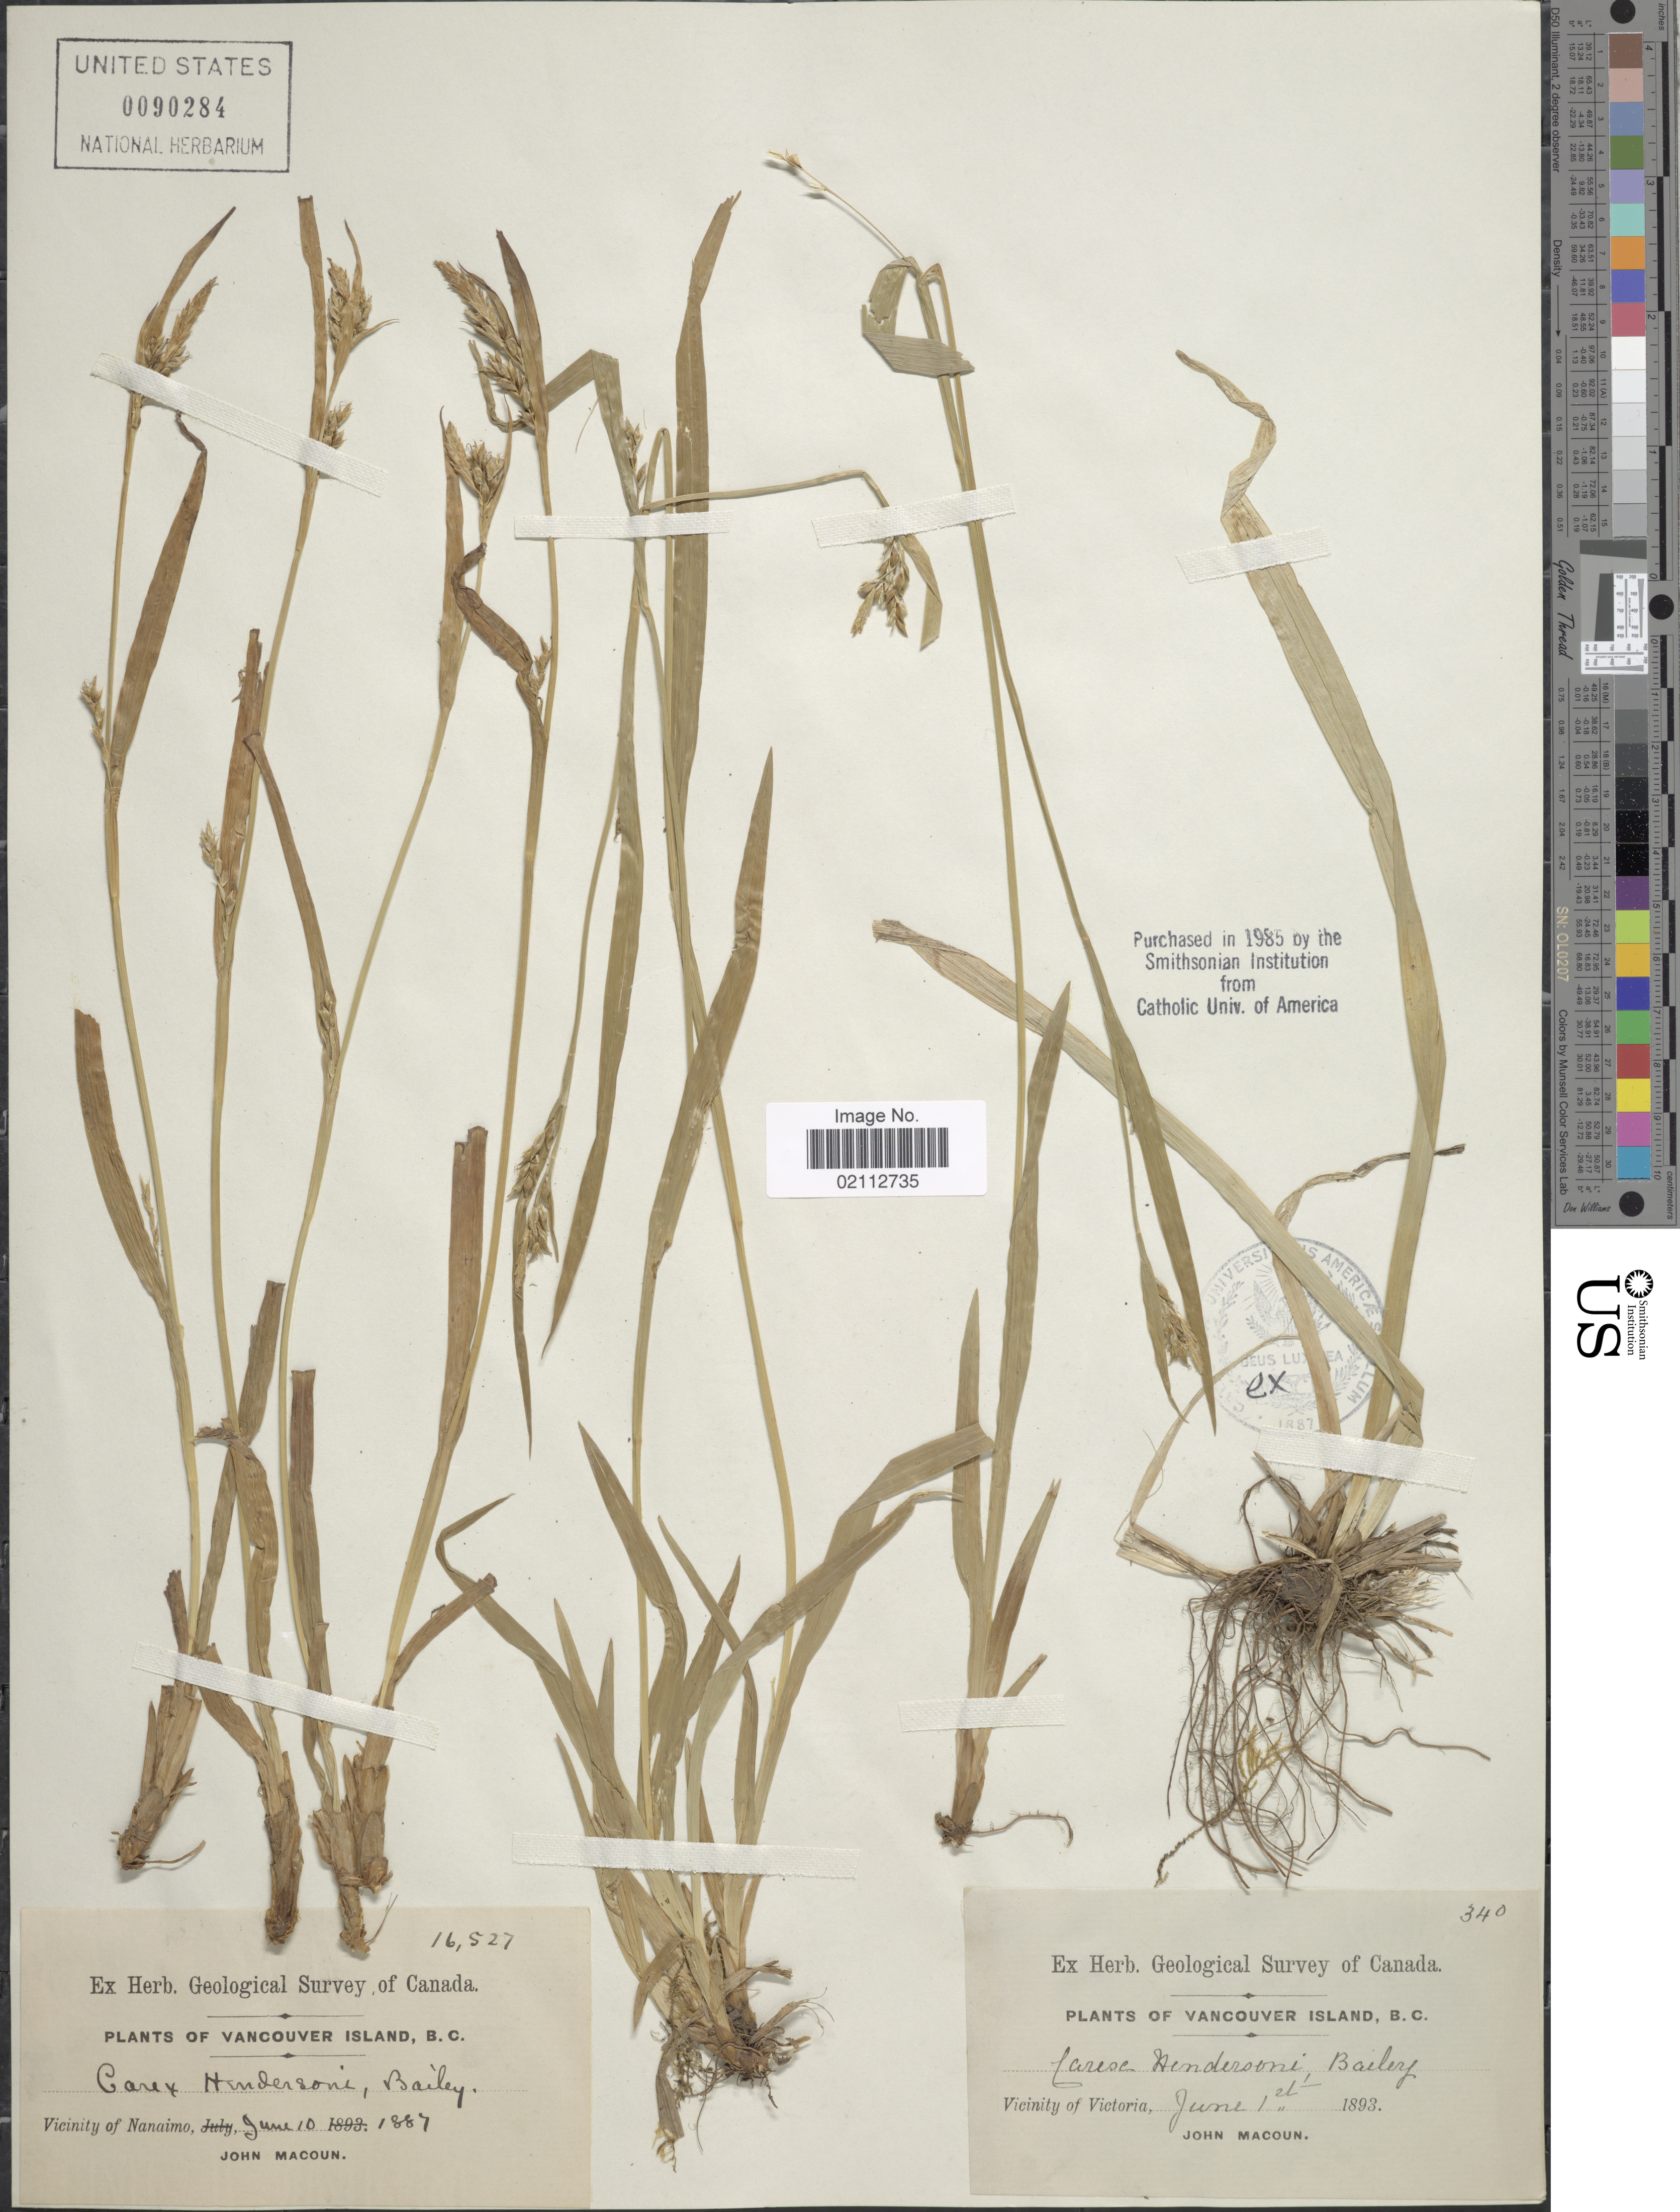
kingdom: Plantae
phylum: Tracheophyta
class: Liliopsida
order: Poales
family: Cyperaceae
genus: Carex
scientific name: Carex hendersonii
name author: L.H. Bailey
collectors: J. Macoun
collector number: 16527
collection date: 1887-06-10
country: Canada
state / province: British Columbia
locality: Vancouver Island. Vicinity of Nanaimo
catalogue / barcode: US 90284